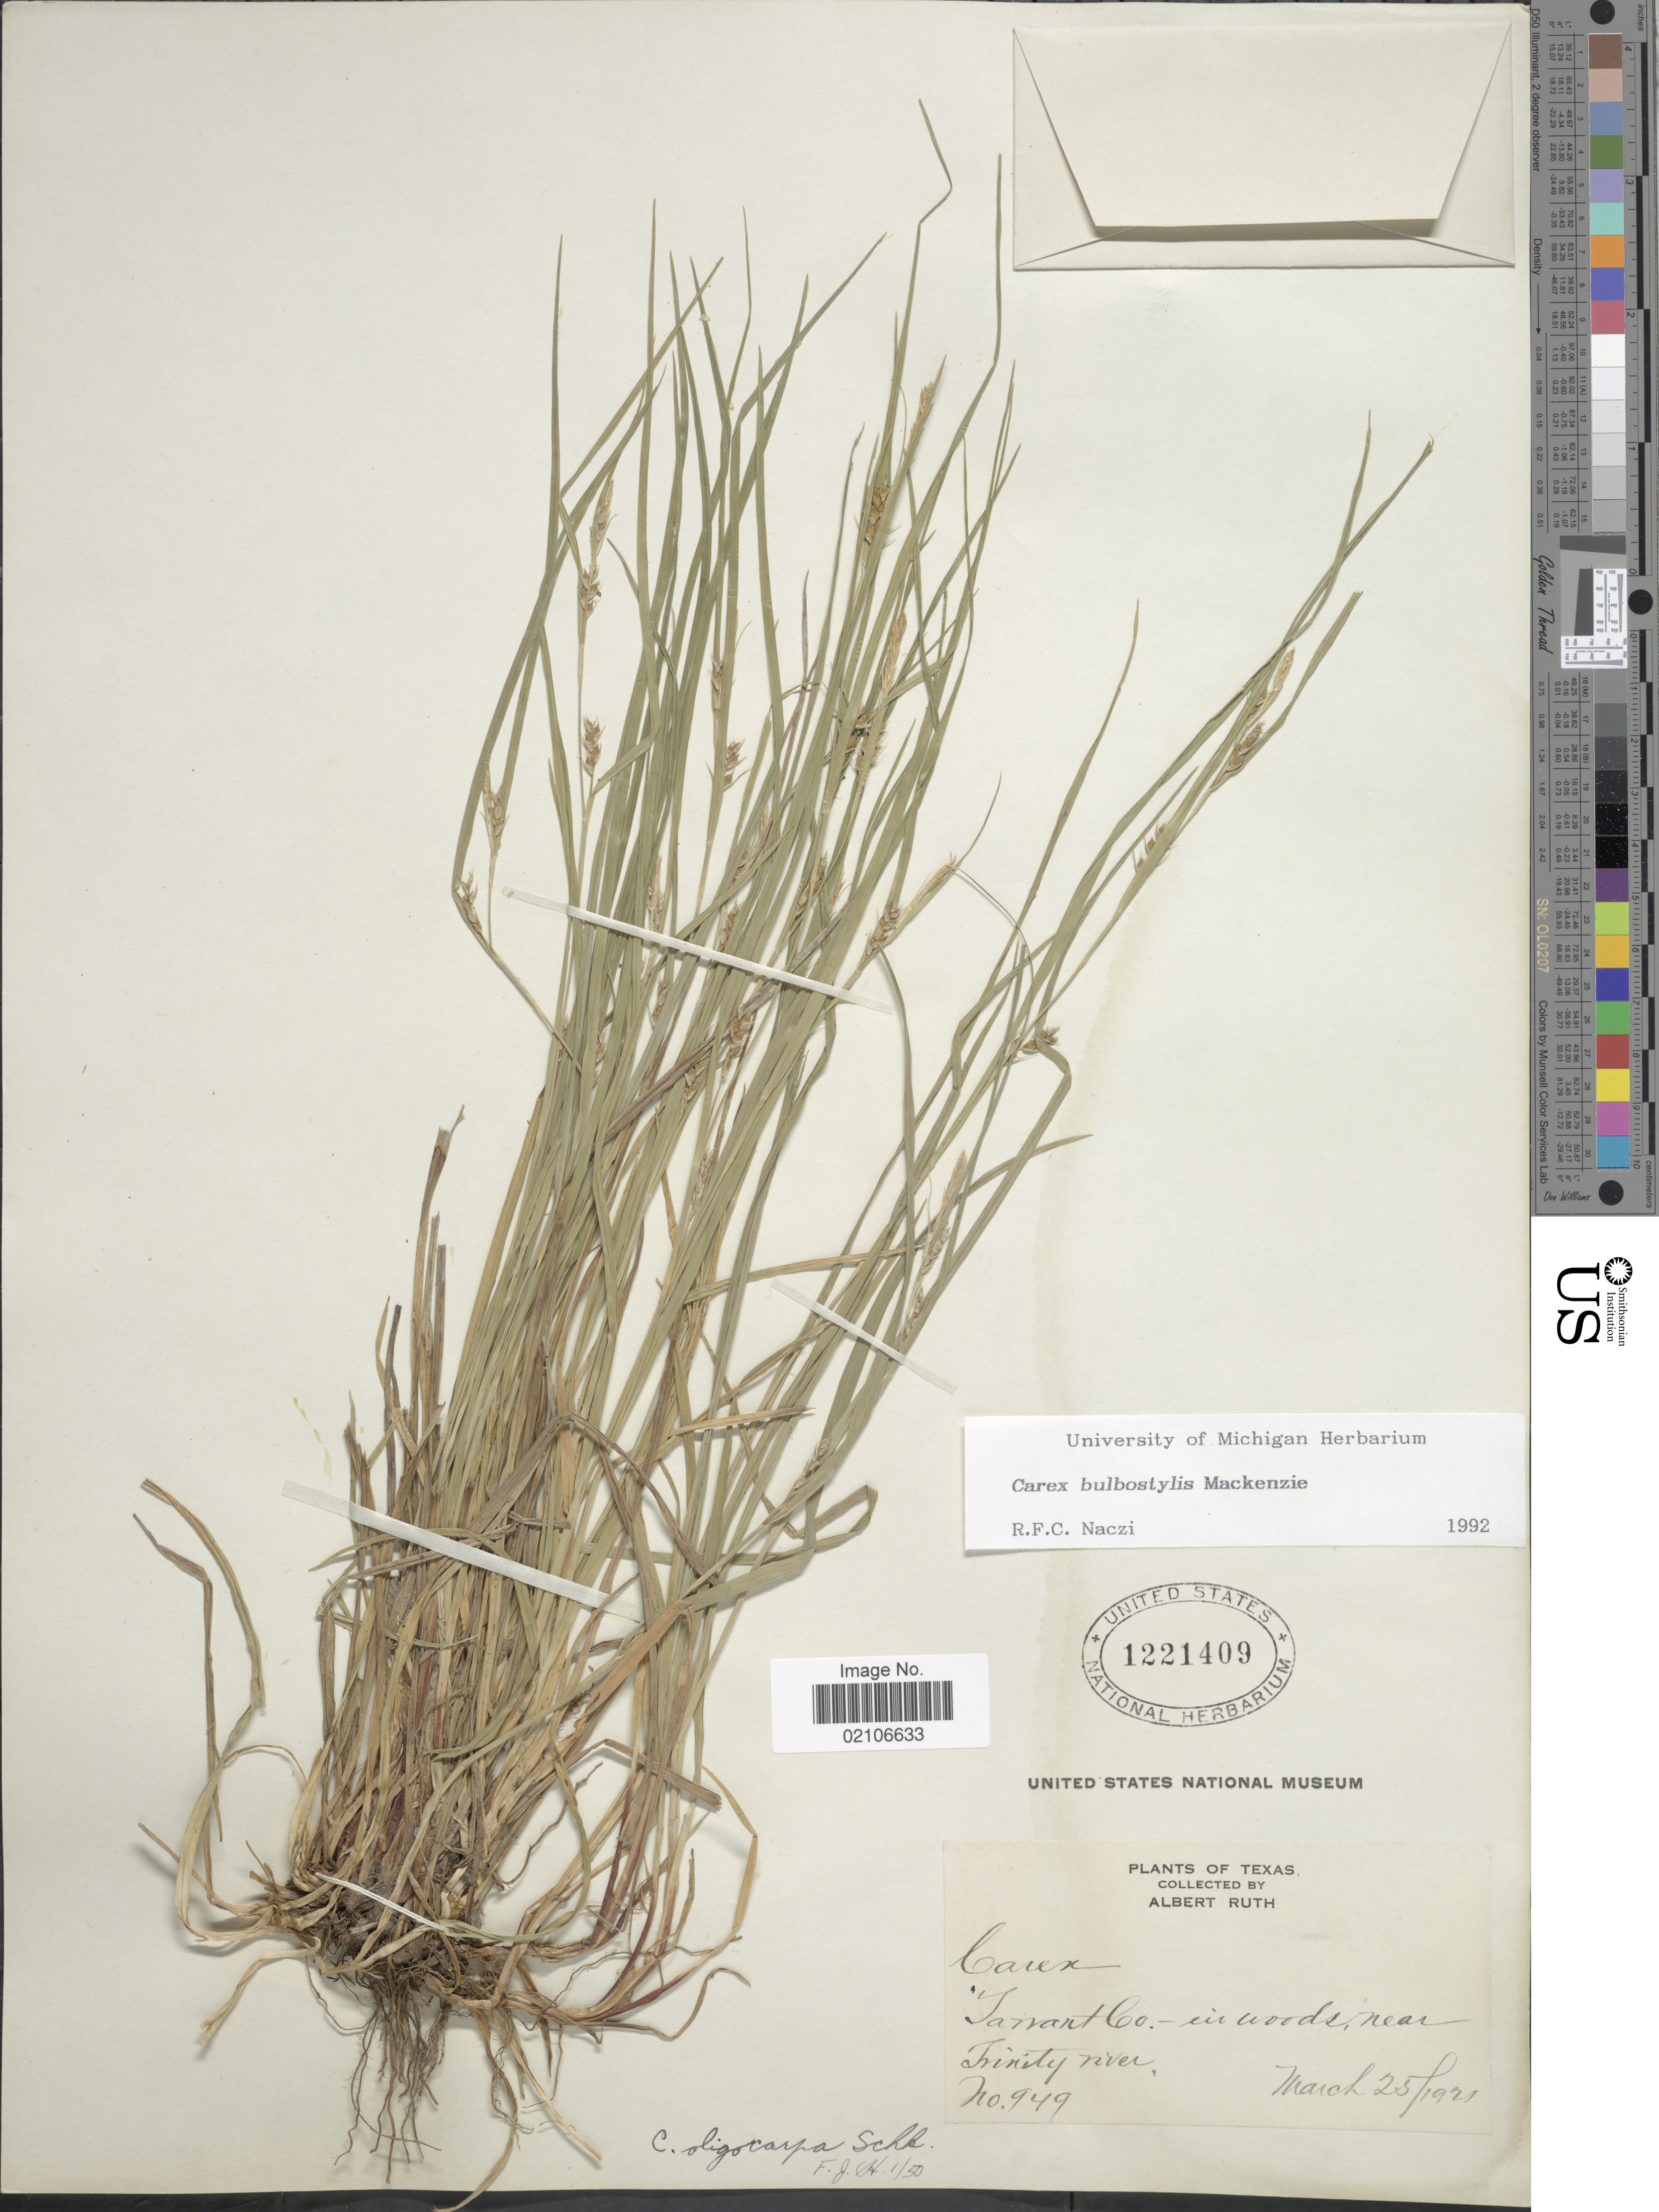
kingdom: Plantae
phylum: Tracheophyta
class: Liliopsida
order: Poales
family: Cyperaceae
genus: Carex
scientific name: Carex bulbostylis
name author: Mack.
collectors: A. Ruth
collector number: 949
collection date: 1921-03-25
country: United States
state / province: Texas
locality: Tarrant Co - in woods near Trinity river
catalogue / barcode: US 1221409